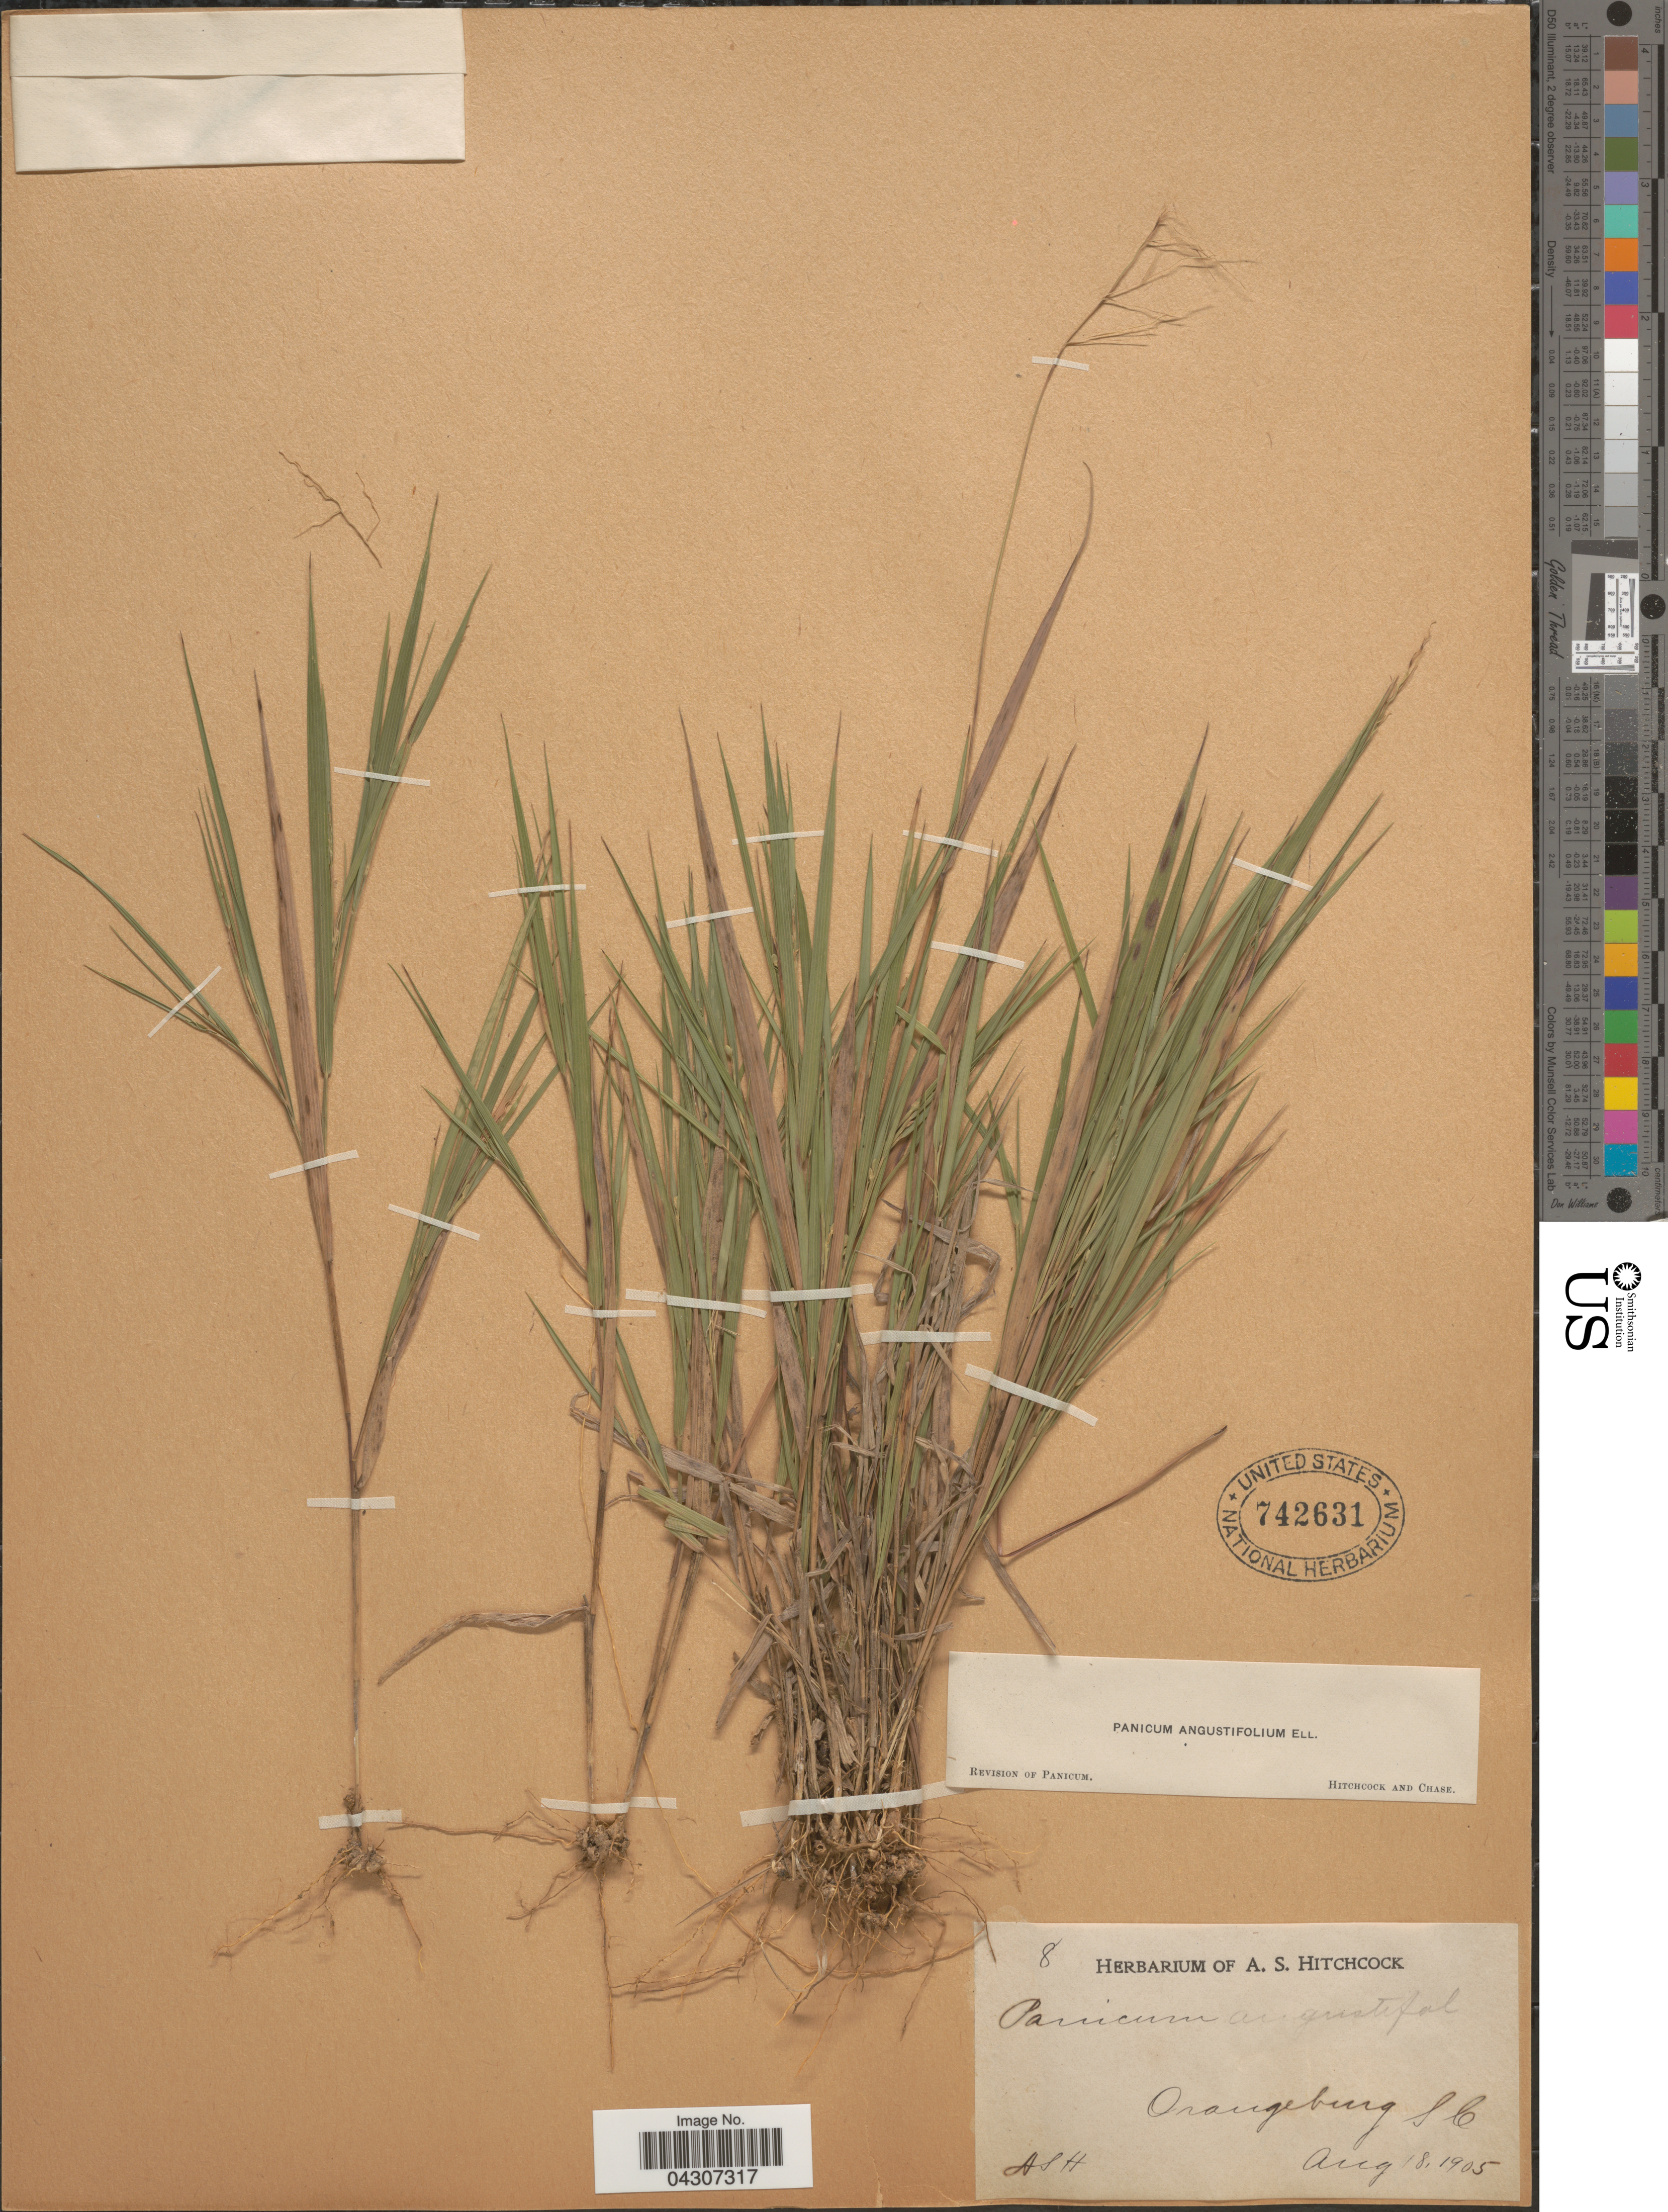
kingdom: Plantae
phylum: Tracheophyta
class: Liliopsida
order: Poales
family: Poaceae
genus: Dichanthelium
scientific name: Dichanthelium aciculare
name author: (Desv. ex Poir.) Gould & C.A. Clark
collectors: A. S. Hitchcock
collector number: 8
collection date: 1905-08-18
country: United States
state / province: South Carolina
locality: Orangeburg.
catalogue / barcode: US 742631